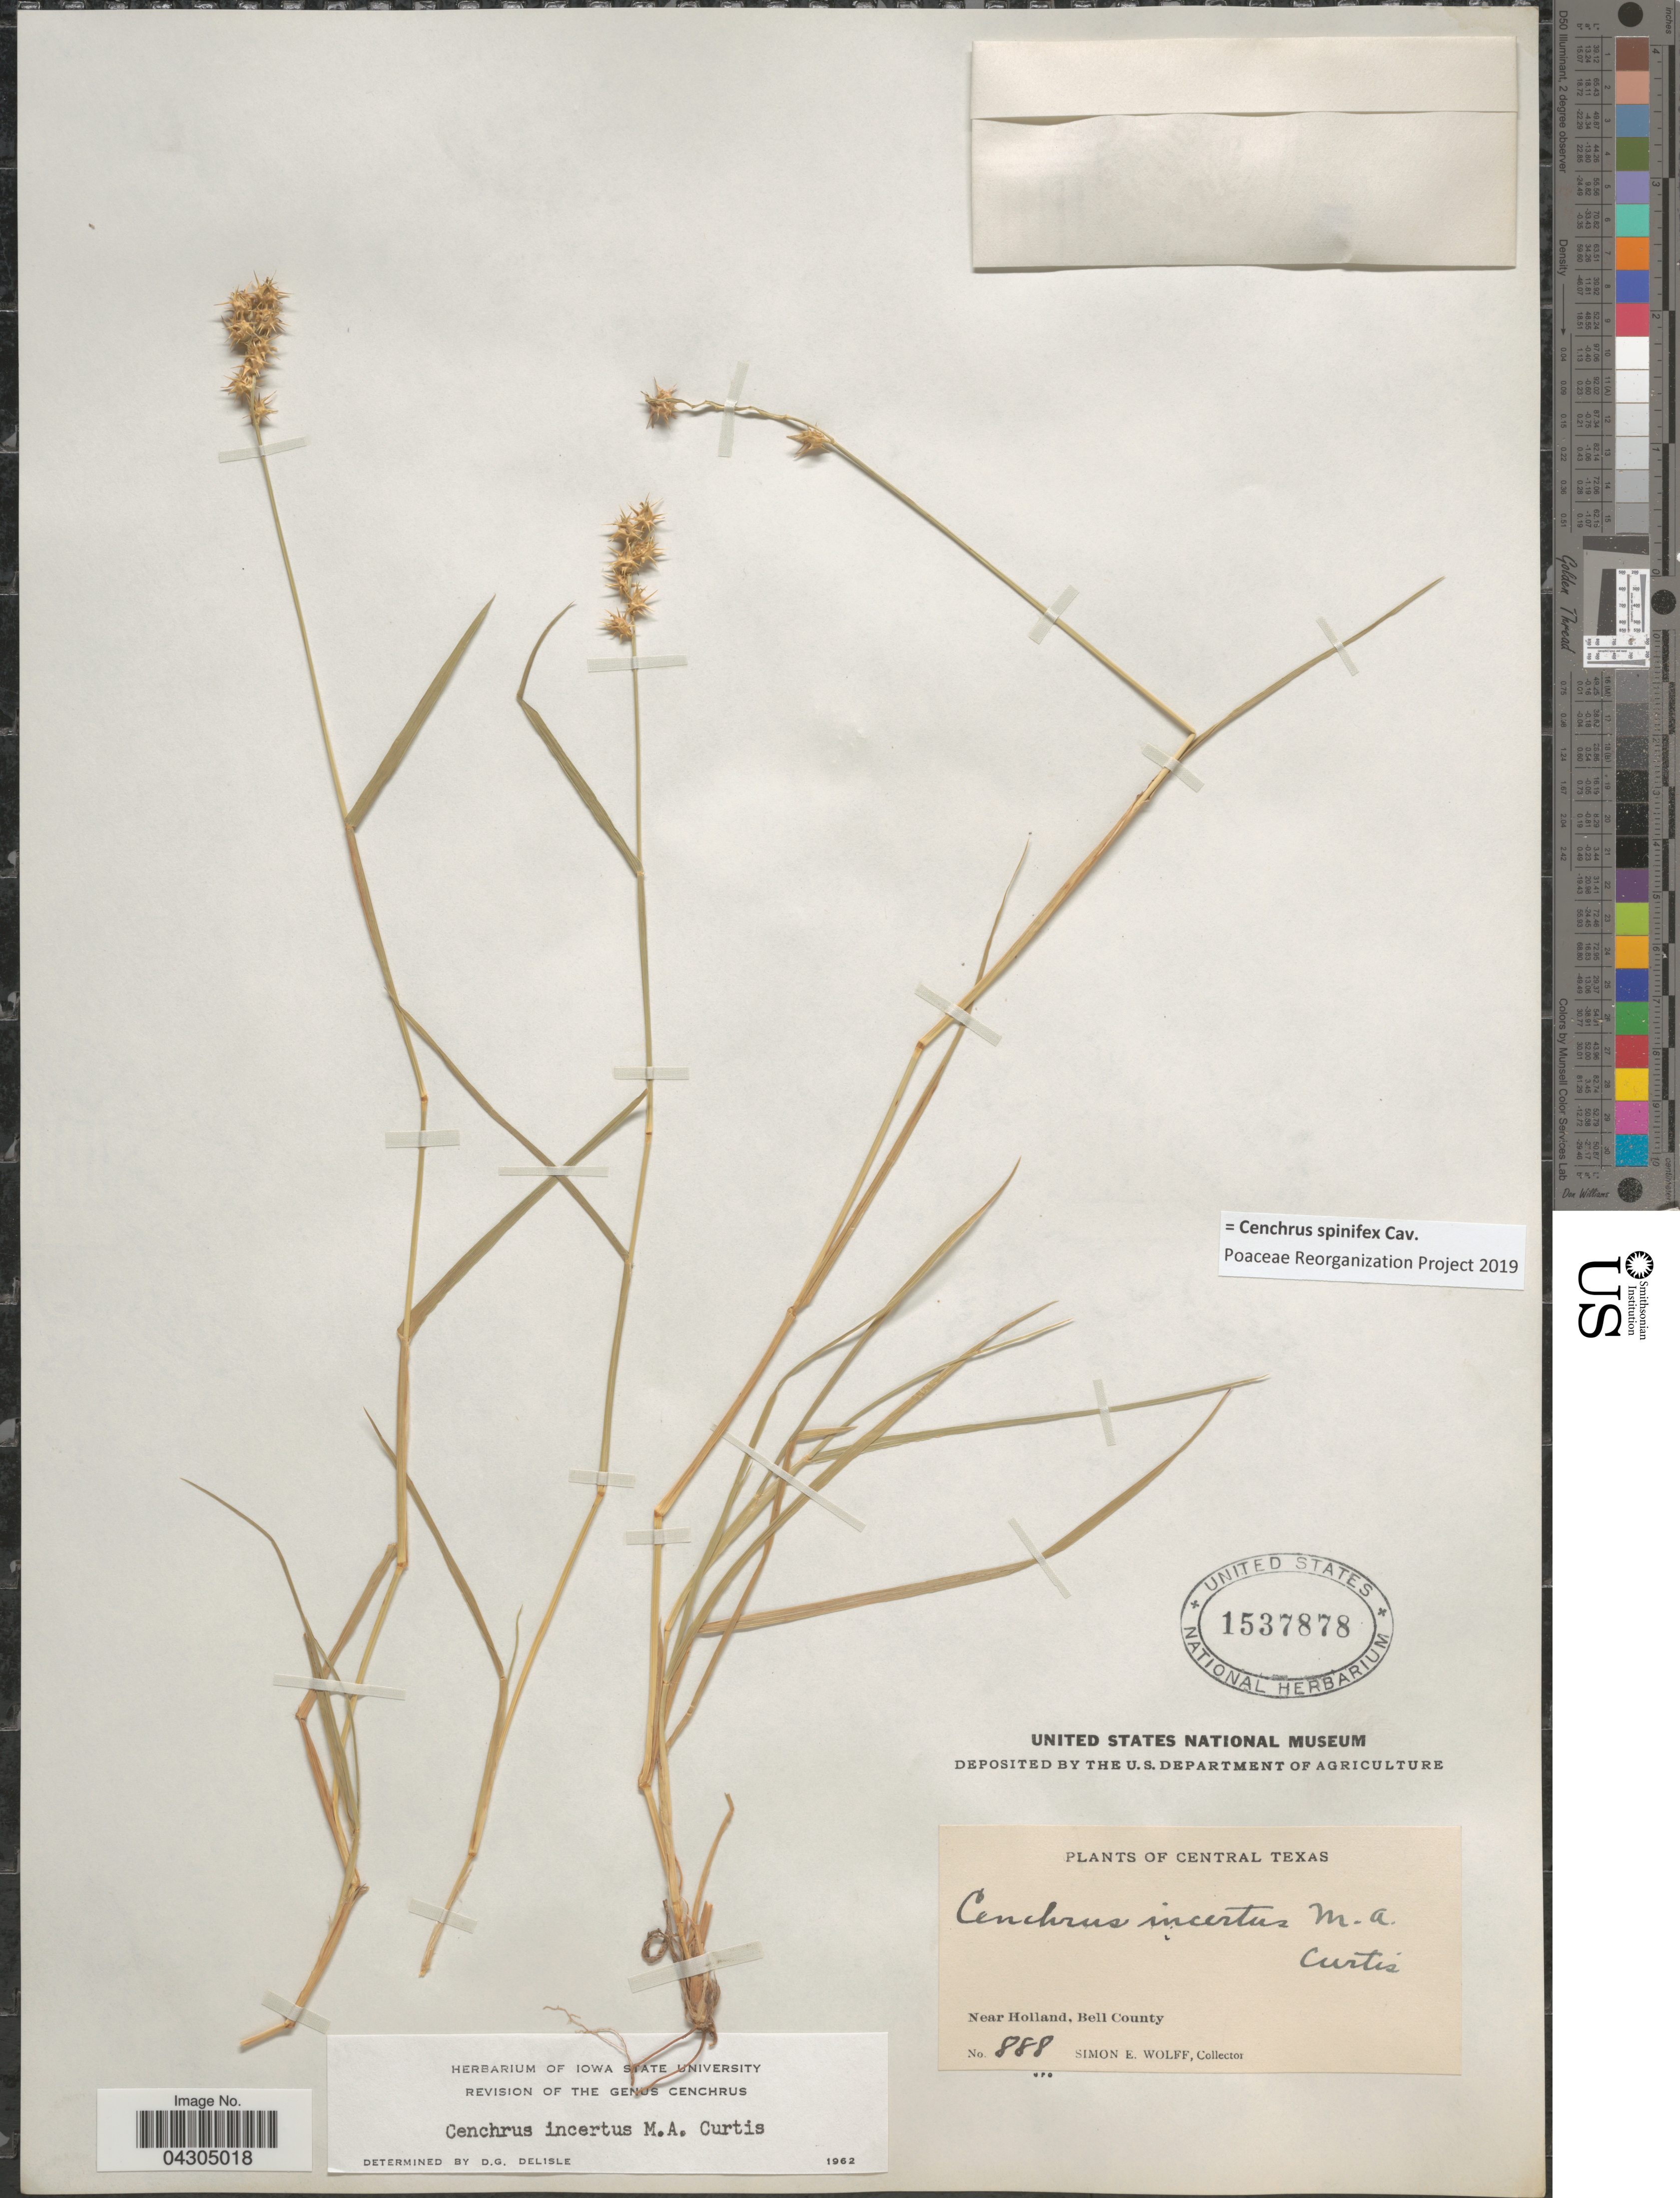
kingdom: Plantae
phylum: Tracheophyta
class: Liliopsida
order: Poales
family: Poaceae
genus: Cenchrus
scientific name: Cenchrus spinifex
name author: Cav.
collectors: S. E. Wolff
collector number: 888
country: United States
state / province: Texas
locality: Central Texas. Near Holland, Bell County.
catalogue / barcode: US 1537878